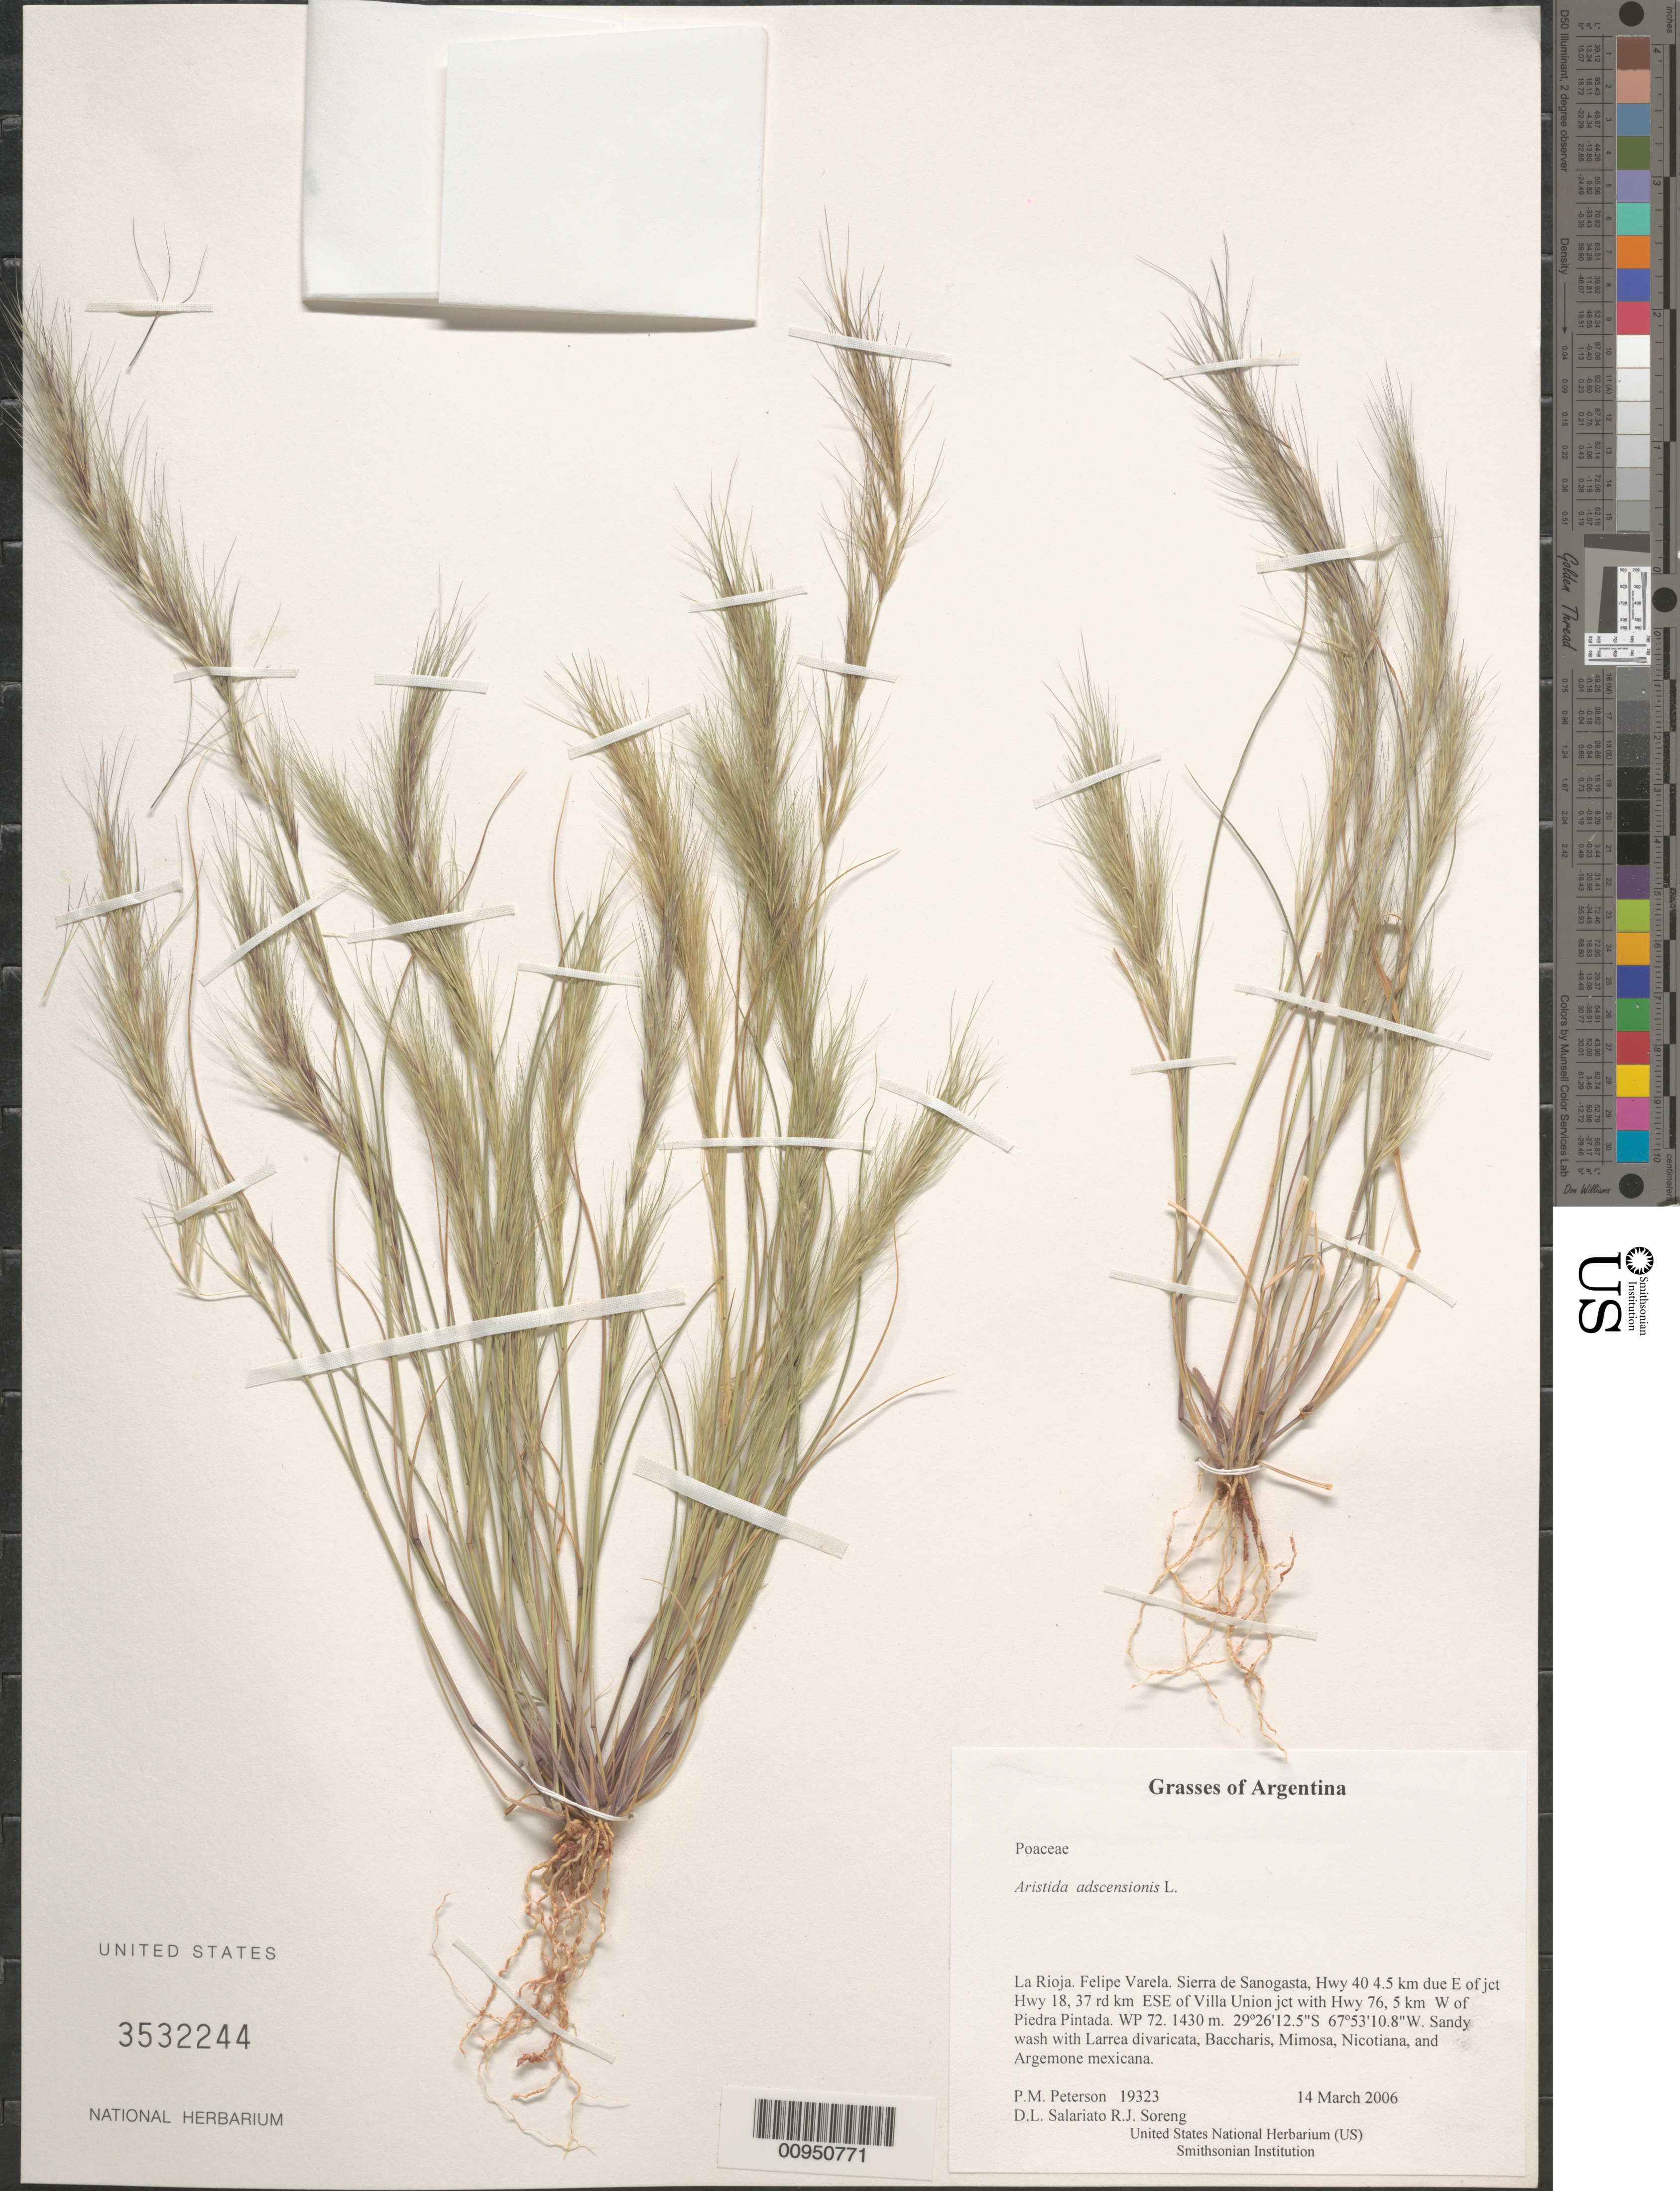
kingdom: Plantae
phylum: Tracheophyta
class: Liliopsida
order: Poales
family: Poaceae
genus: Aristida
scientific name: Aristida adscensionis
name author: L.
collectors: P. M. Peterson, R. J. Soreng, D. Salariato & A. Panizza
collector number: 19323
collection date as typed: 14 Mar 2006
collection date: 2006-03-14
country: Argentina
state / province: La Rioja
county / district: Felipe Varela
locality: Sierra de Sanogasta, Hwy 40 4.5 km due E of jct Hwy 18, 37 rd km ESE of Villa Union jct with Hwy 76, 5 km W of Piedra Pintada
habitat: Sandy wash with Larrea divaricata, Baccharis, Mimosa, Nicotiana, and Argemone mexicana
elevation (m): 1430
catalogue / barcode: US 3532244